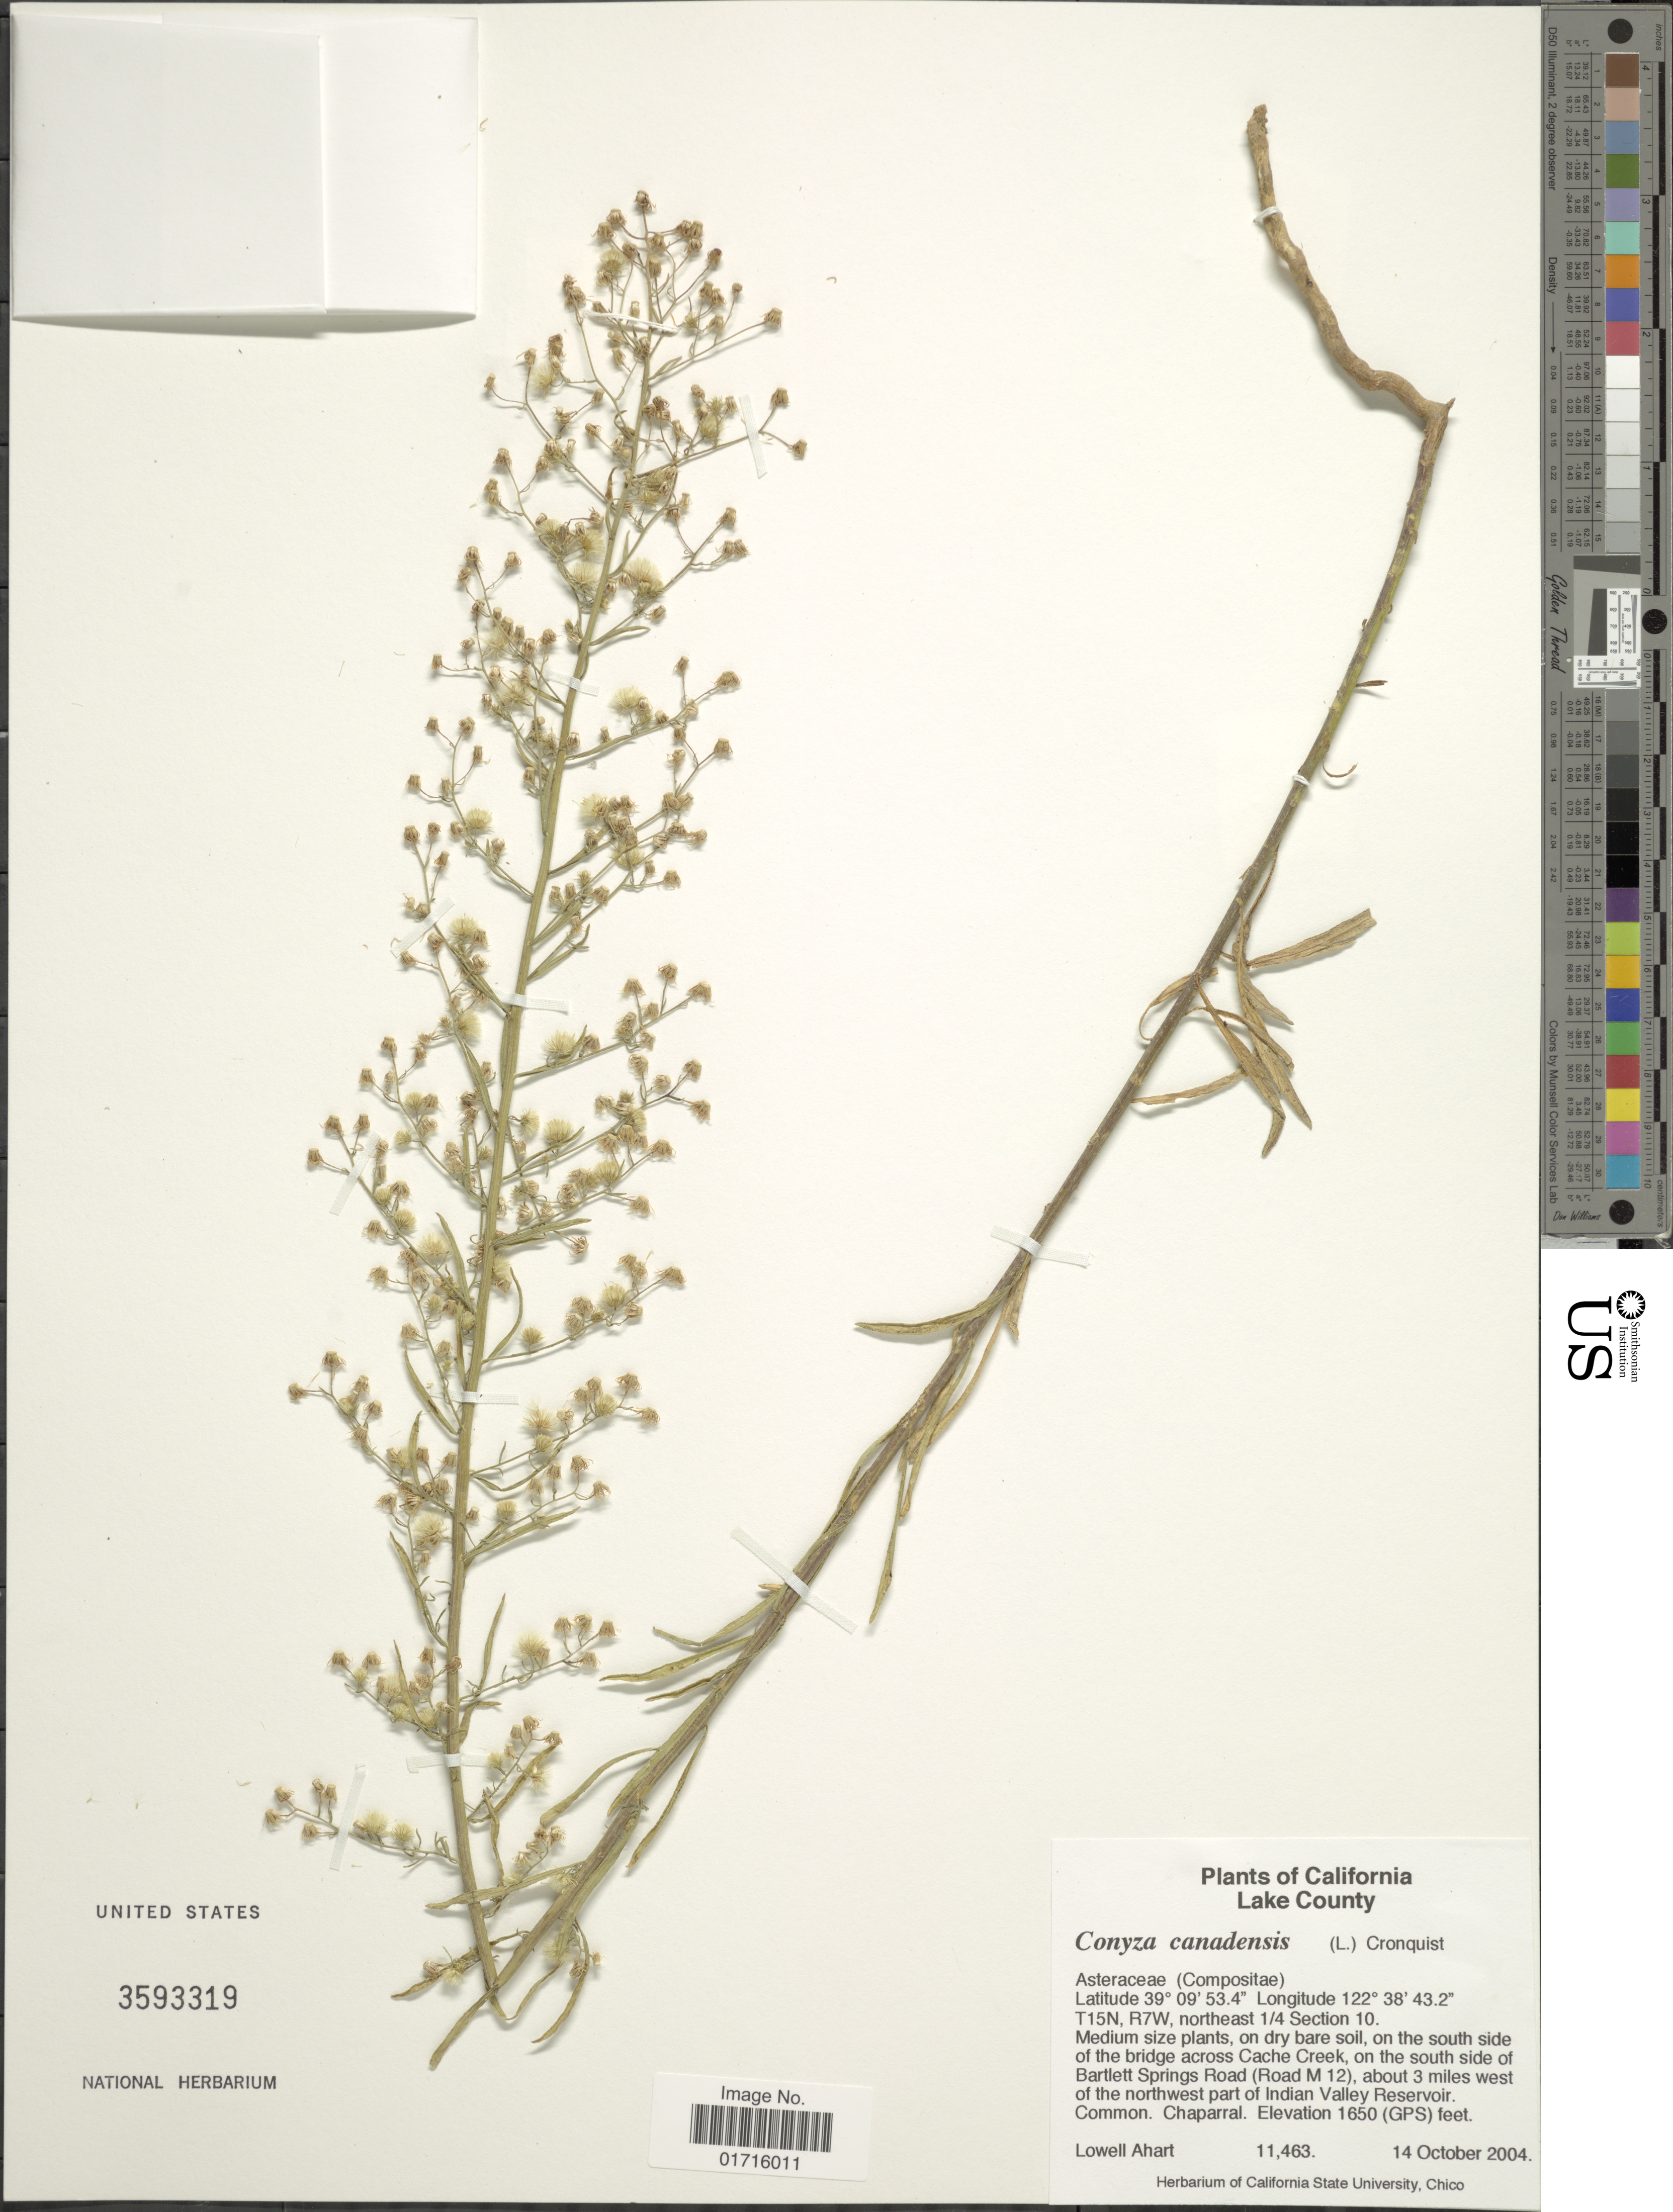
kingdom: Plantae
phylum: Tracheophyta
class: Magnoliopsida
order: Asterales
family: Asteraceae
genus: Conyza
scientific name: Conyza canadensis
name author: (L.) Cronq.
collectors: L. Ahart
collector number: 11463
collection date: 2004-10-14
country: United States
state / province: California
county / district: Lake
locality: Lake County, T15N, T7W, northeast 1/4 Section 10. on the south side of the bridge across Cache Creek, on the south side of Bartlett Springs Road (Road M12), about 3 miles west of the northwest part of Indian Valley Reservoir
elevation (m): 503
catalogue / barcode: US 3593319